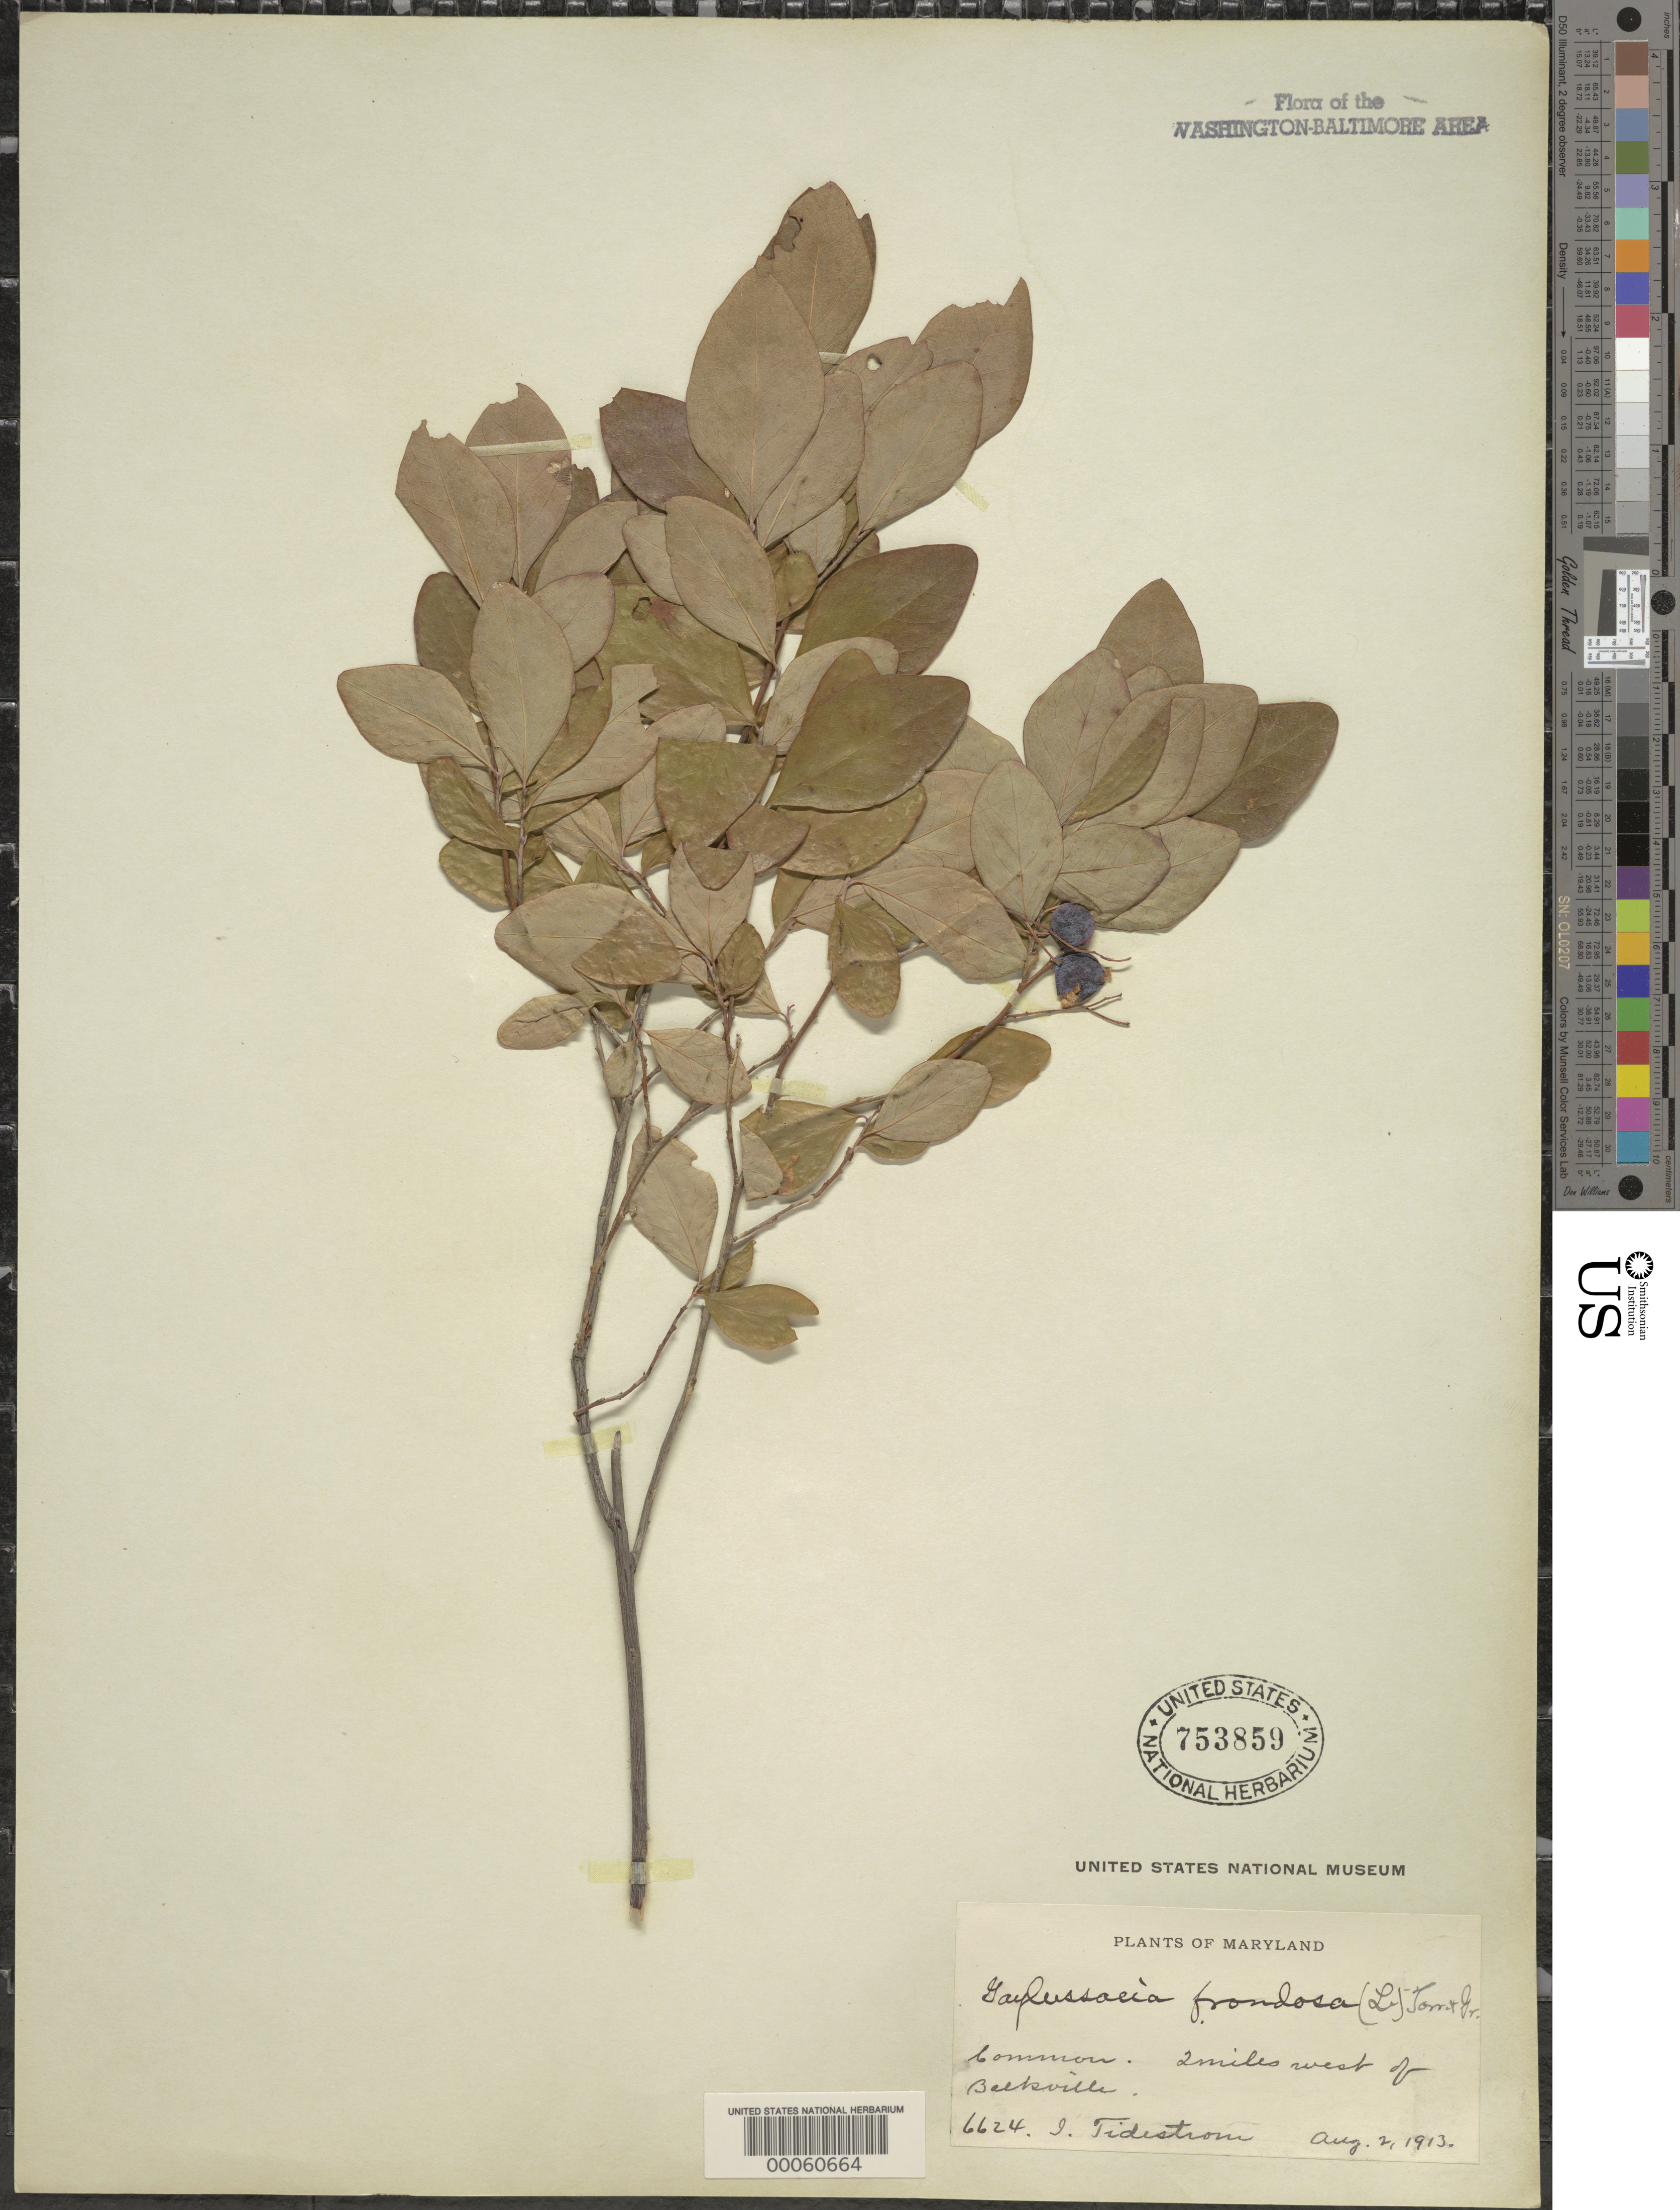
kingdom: Plantae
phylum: Tracheophyta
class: Magnoliopsida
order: Ericales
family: Ericaceae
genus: Gaylussacia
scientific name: Gaylussacia frondosa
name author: (L.) Torr. & A. Gray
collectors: I. F. Tidestrom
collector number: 66247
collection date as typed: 02 Aug 1913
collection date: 1913-08-02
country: United States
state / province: Maryland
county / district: Prince George's ?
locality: West of Baekville ( illegible = Beltsviille ?).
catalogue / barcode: US 753859